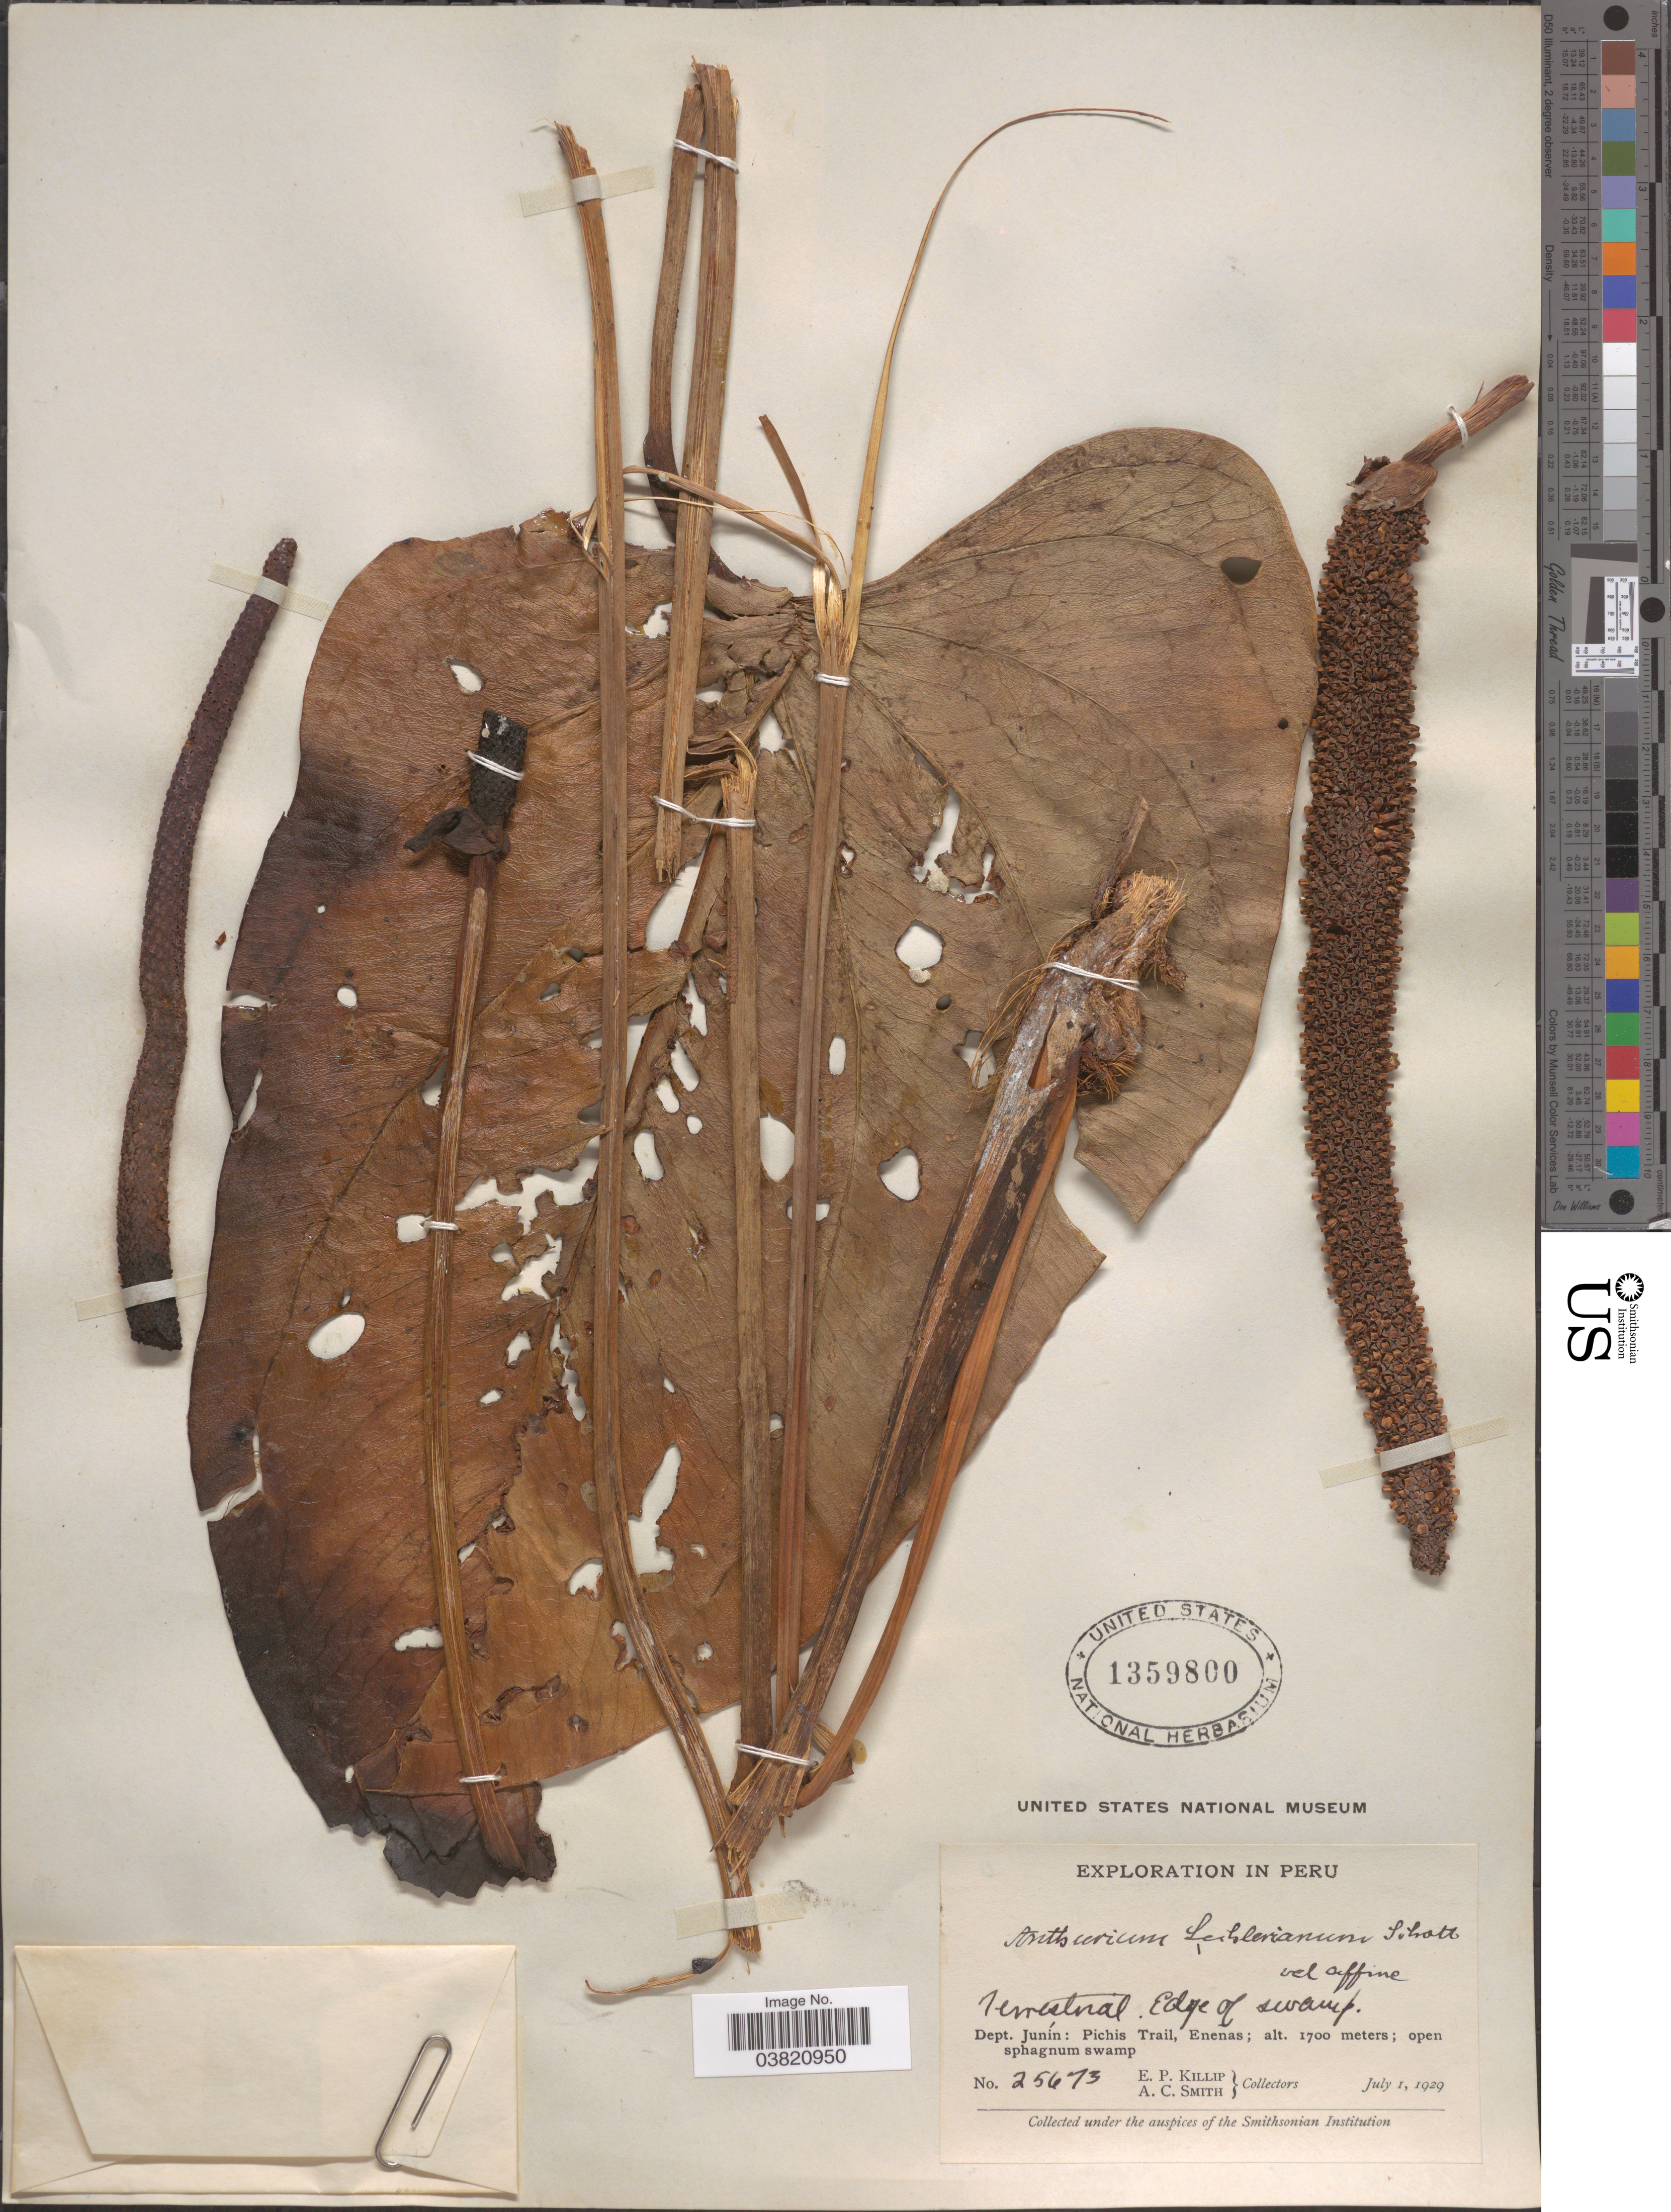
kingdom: Plantae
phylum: Tracheophyta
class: Liliopsida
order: Alismatales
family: Araceae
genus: Anthurium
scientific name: Anthurium lechlerianum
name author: Schott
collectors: E. P. Killip & A. C. Smith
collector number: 25673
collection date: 1929-07-01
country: Peru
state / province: Junín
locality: Edge of swamp. Dept. Junín: Pichis Trail, Enenas.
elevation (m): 1700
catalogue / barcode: US 1359800